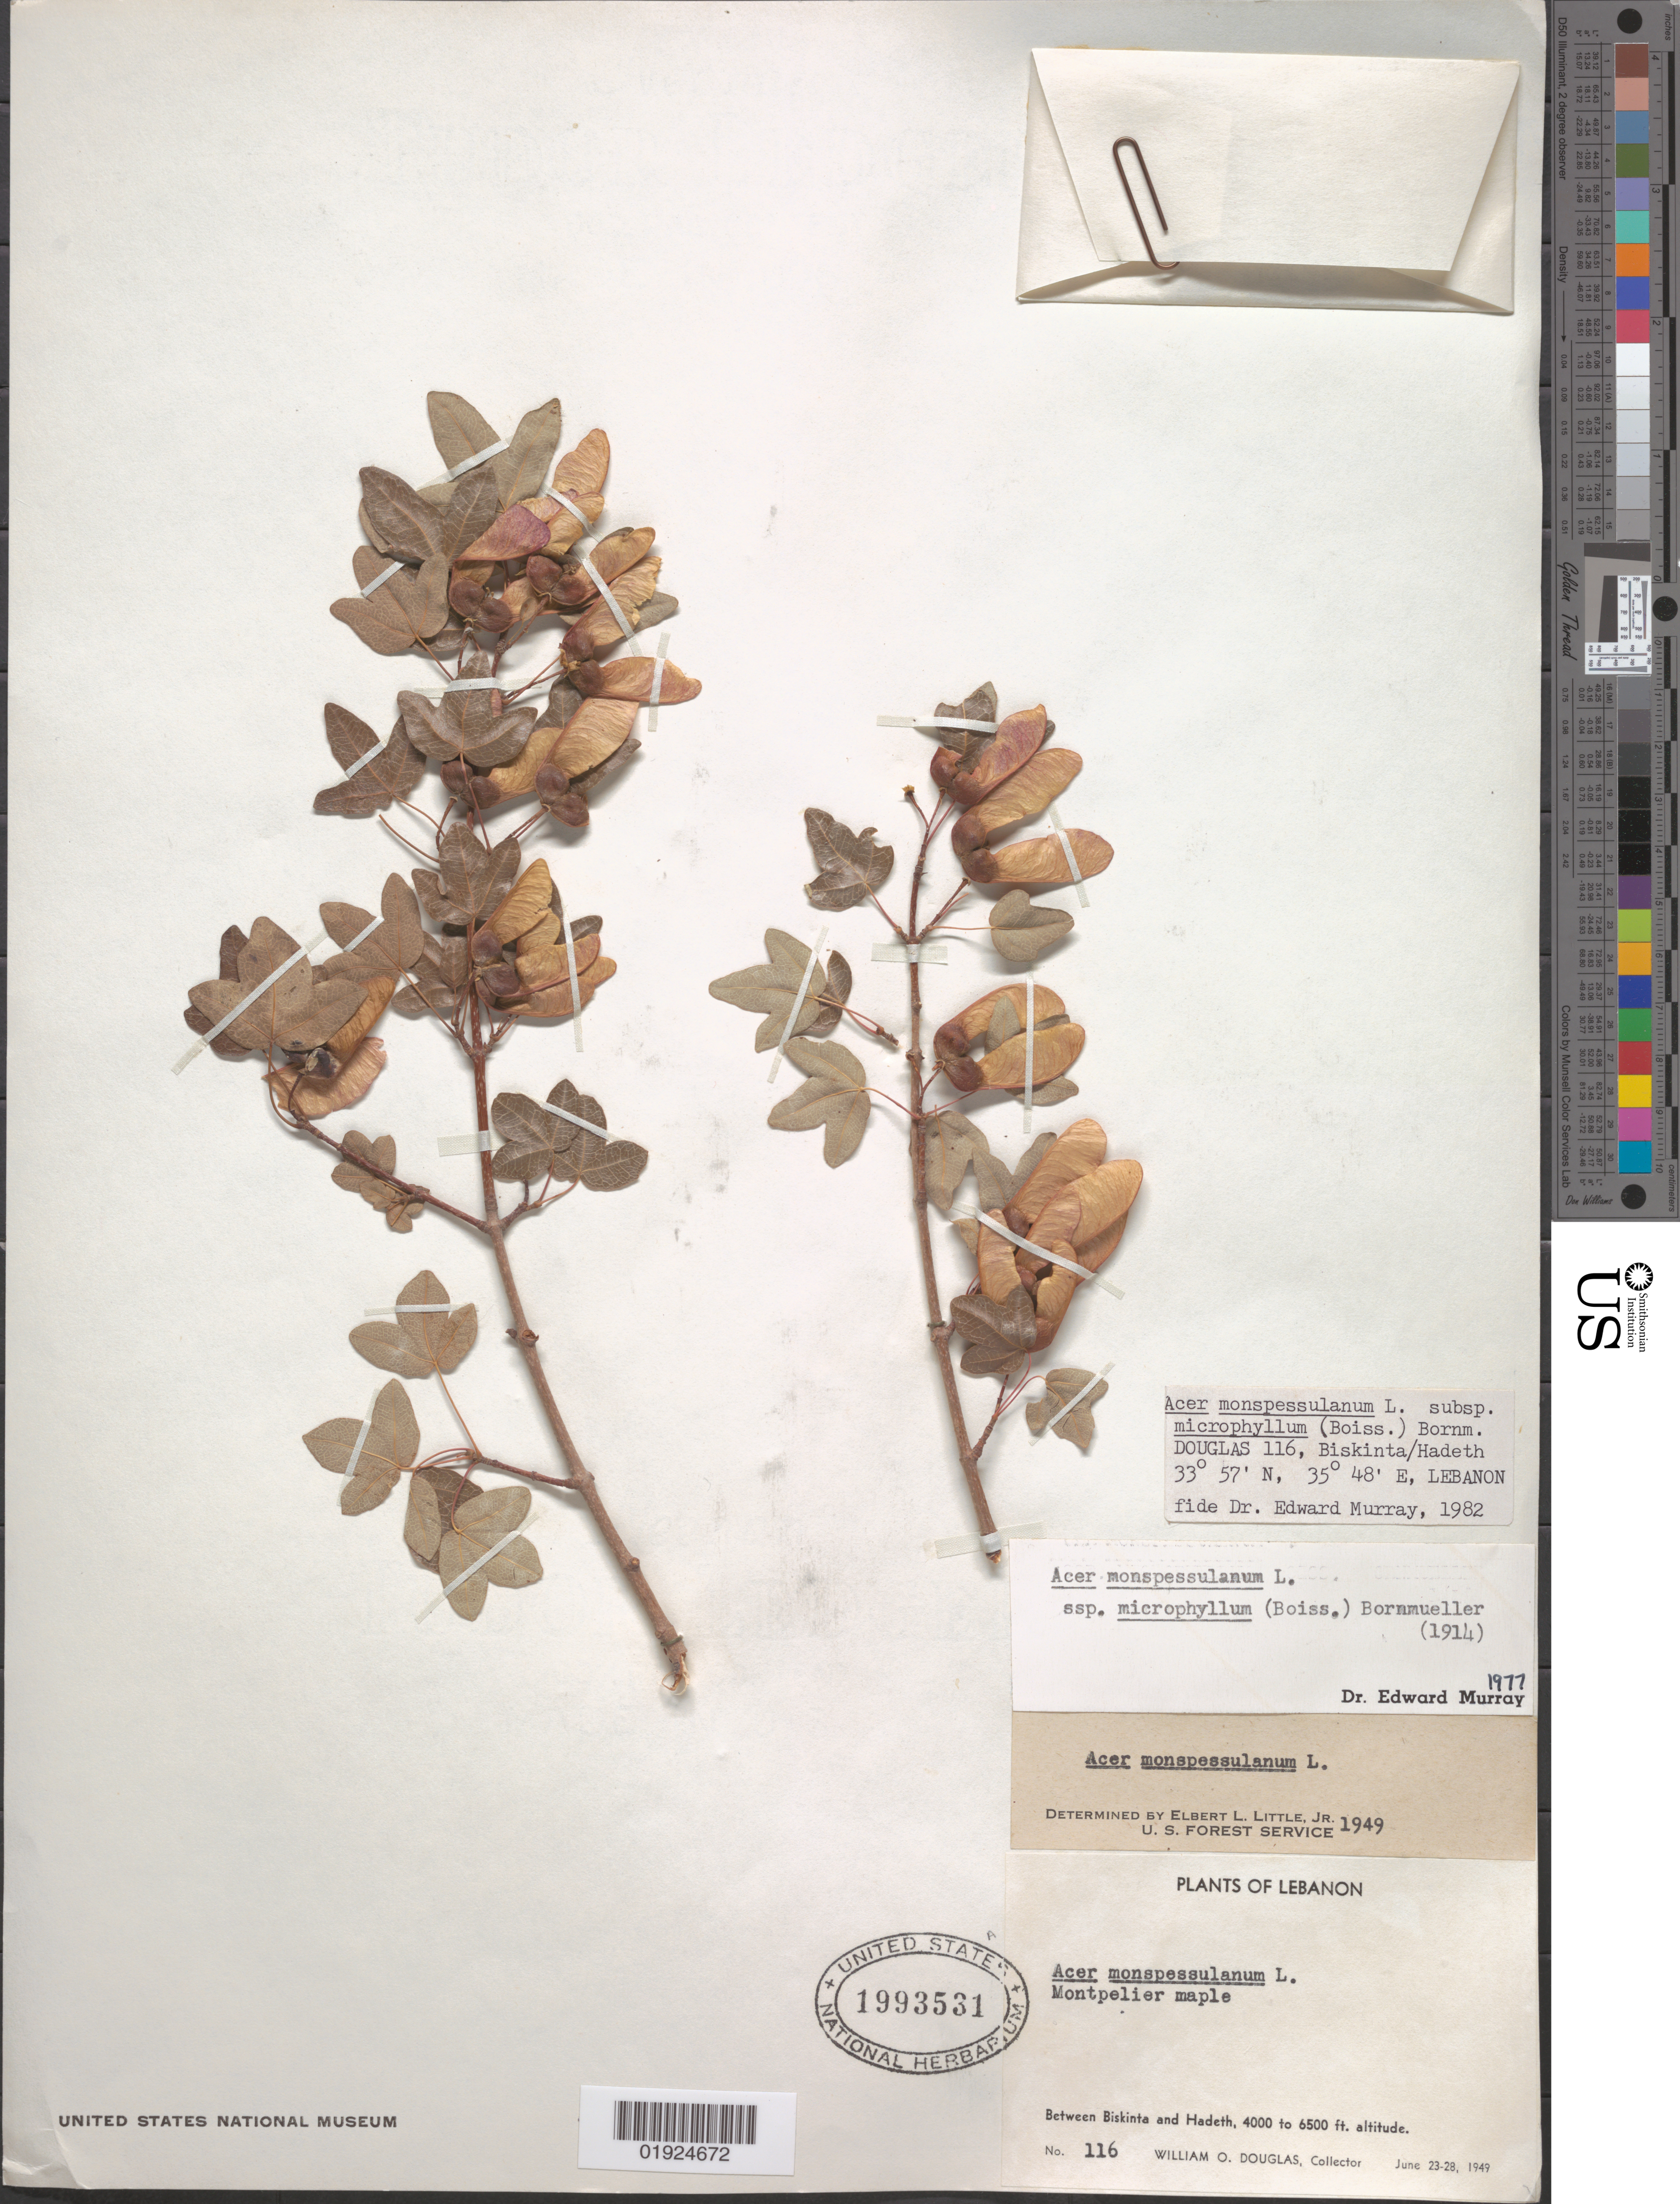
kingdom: Plantae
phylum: Tracheophyta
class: Magnoliopsida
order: Sapindales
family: Sapindaceae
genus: Acer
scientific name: Acer monspessulanum subsp. microphyllum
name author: (Boiss.) Bornm.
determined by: Murray, Edward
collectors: W. Douglas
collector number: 116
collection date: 1949-06-23/1949-06-28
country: Lebanon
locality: Between Biskinta and Hadeth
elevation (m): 1219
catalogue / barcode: US 1993531